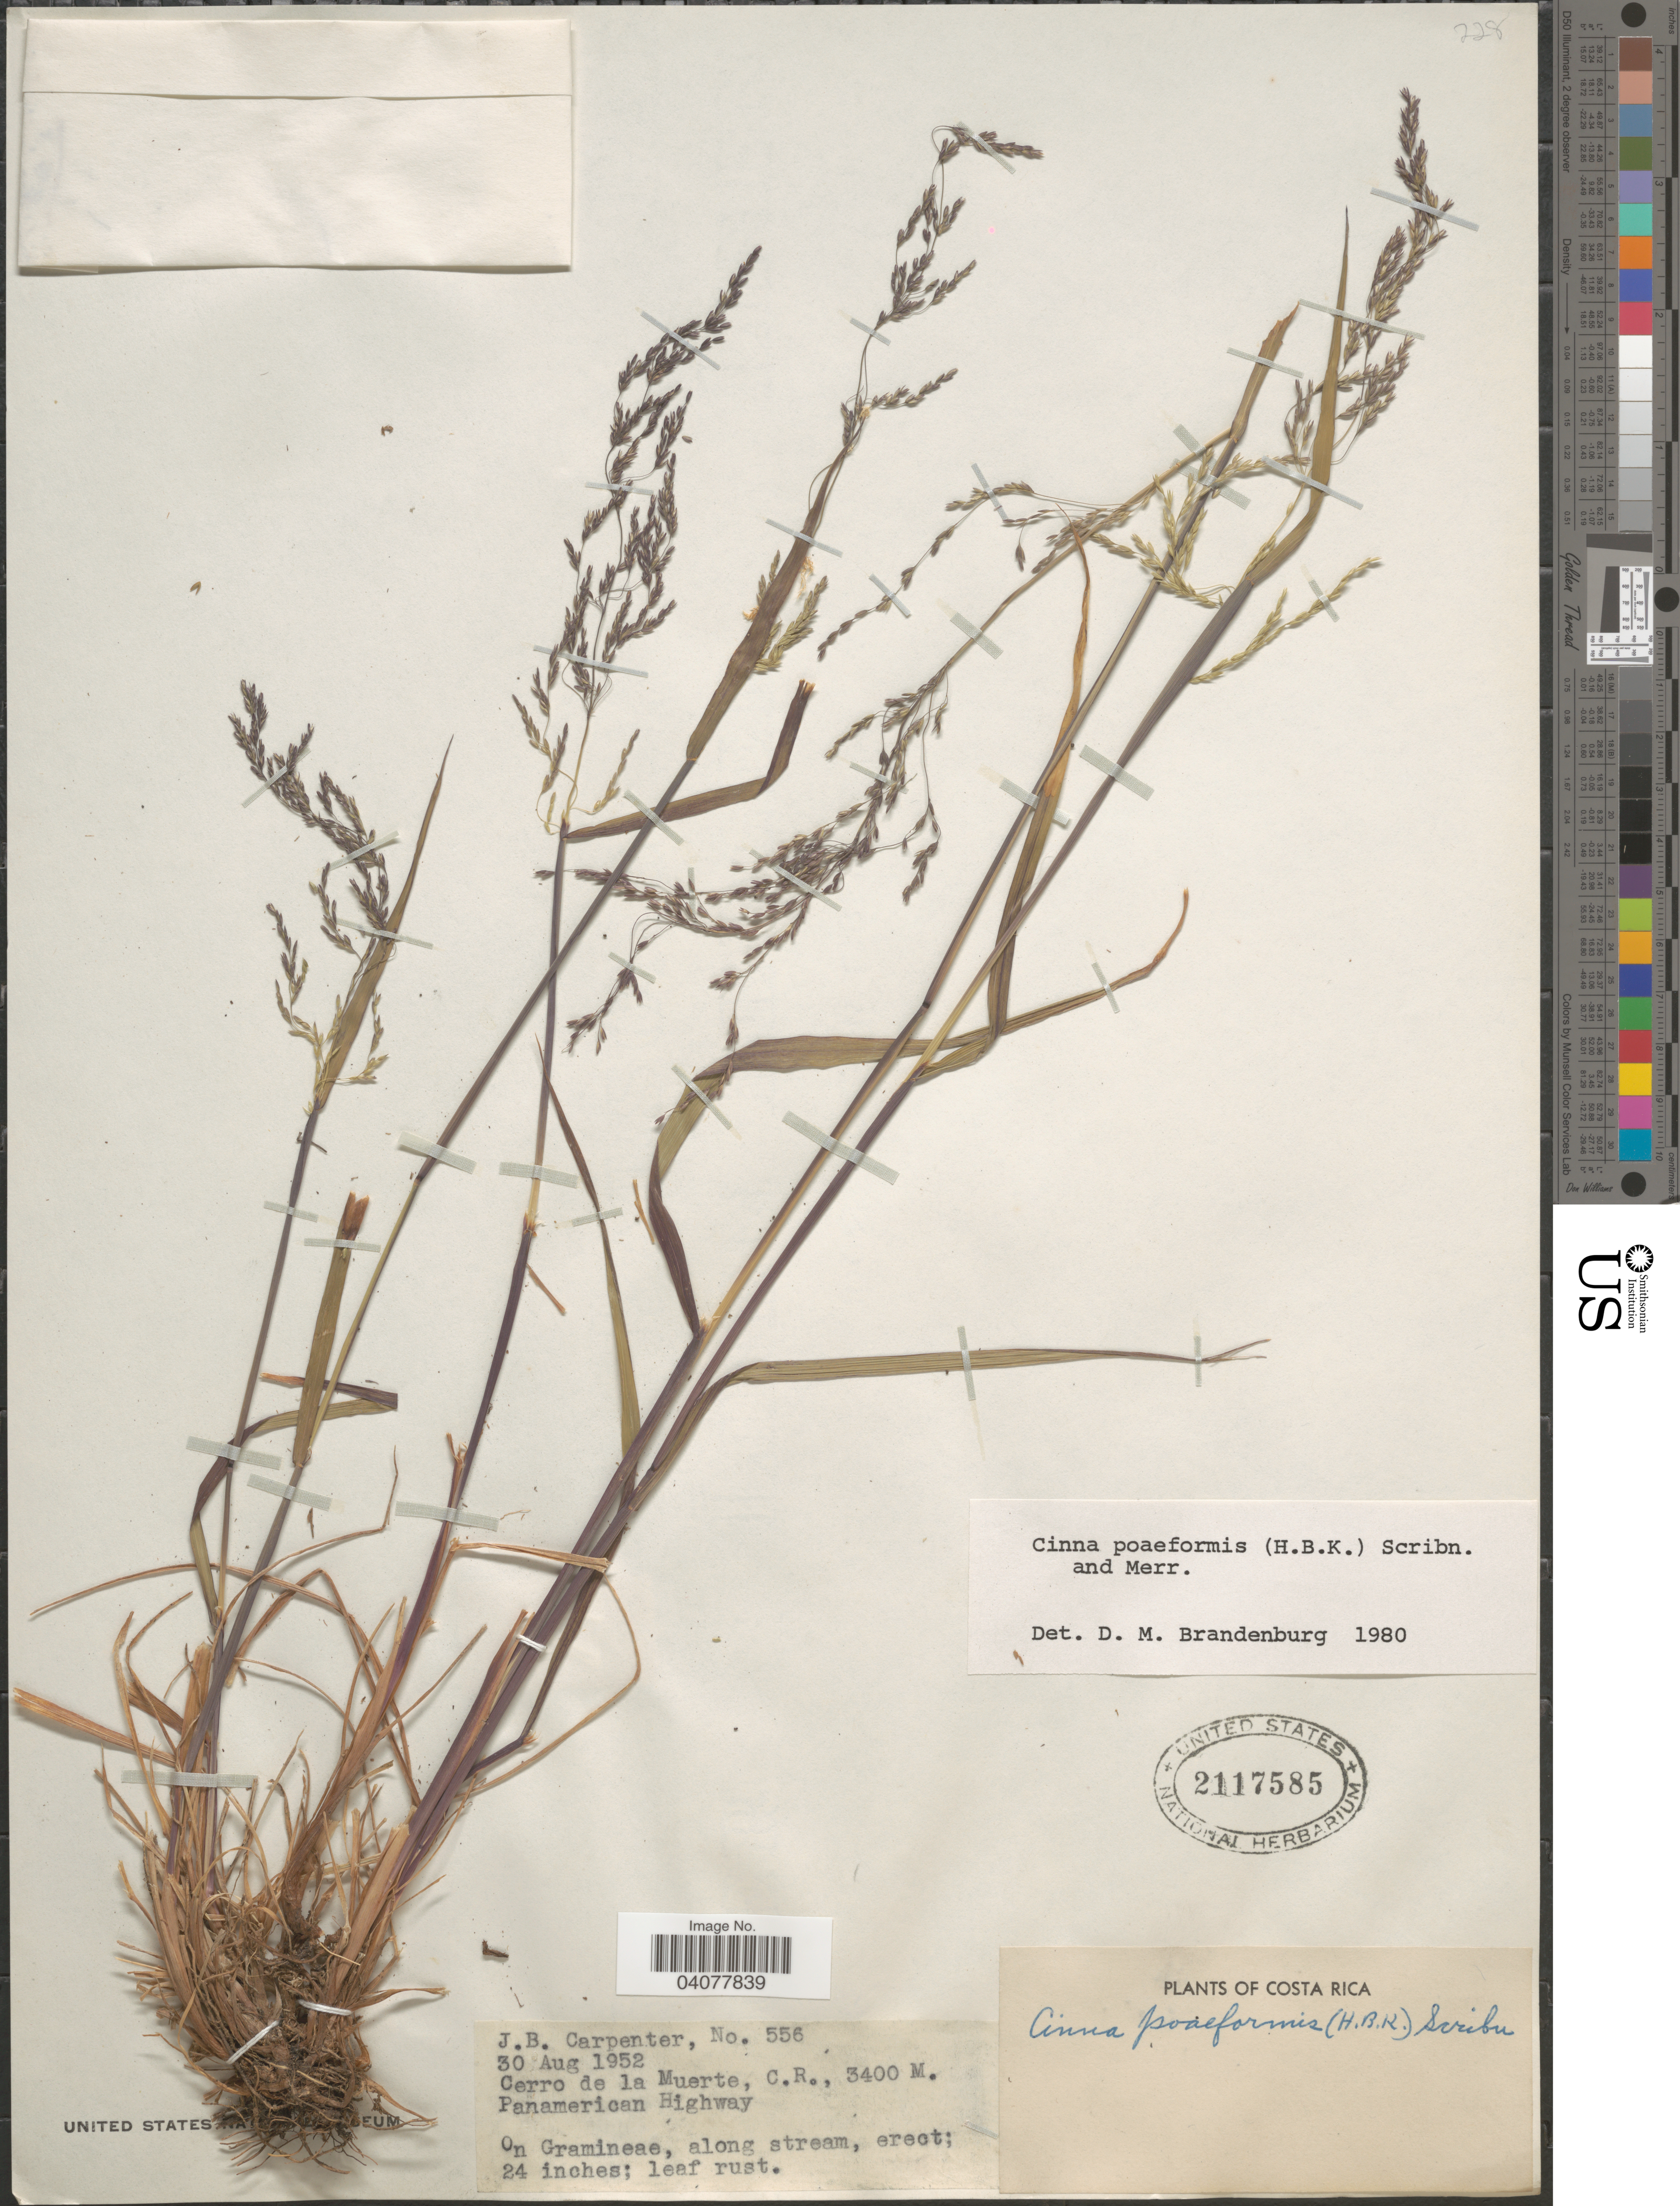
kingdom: Plantae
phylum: Tracheophyta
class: Liliopsida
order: Poales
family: Poaceae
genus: Cinna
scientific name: Cinna poiformis (Kunth) Scribn. & Merr.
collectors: J. Carpenter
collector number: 556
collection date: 1952-08-30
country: Costa Rica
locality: Cerro de la Muerte, C.R. Panamerican Highway.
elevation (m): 3400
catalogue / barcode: US 2117585